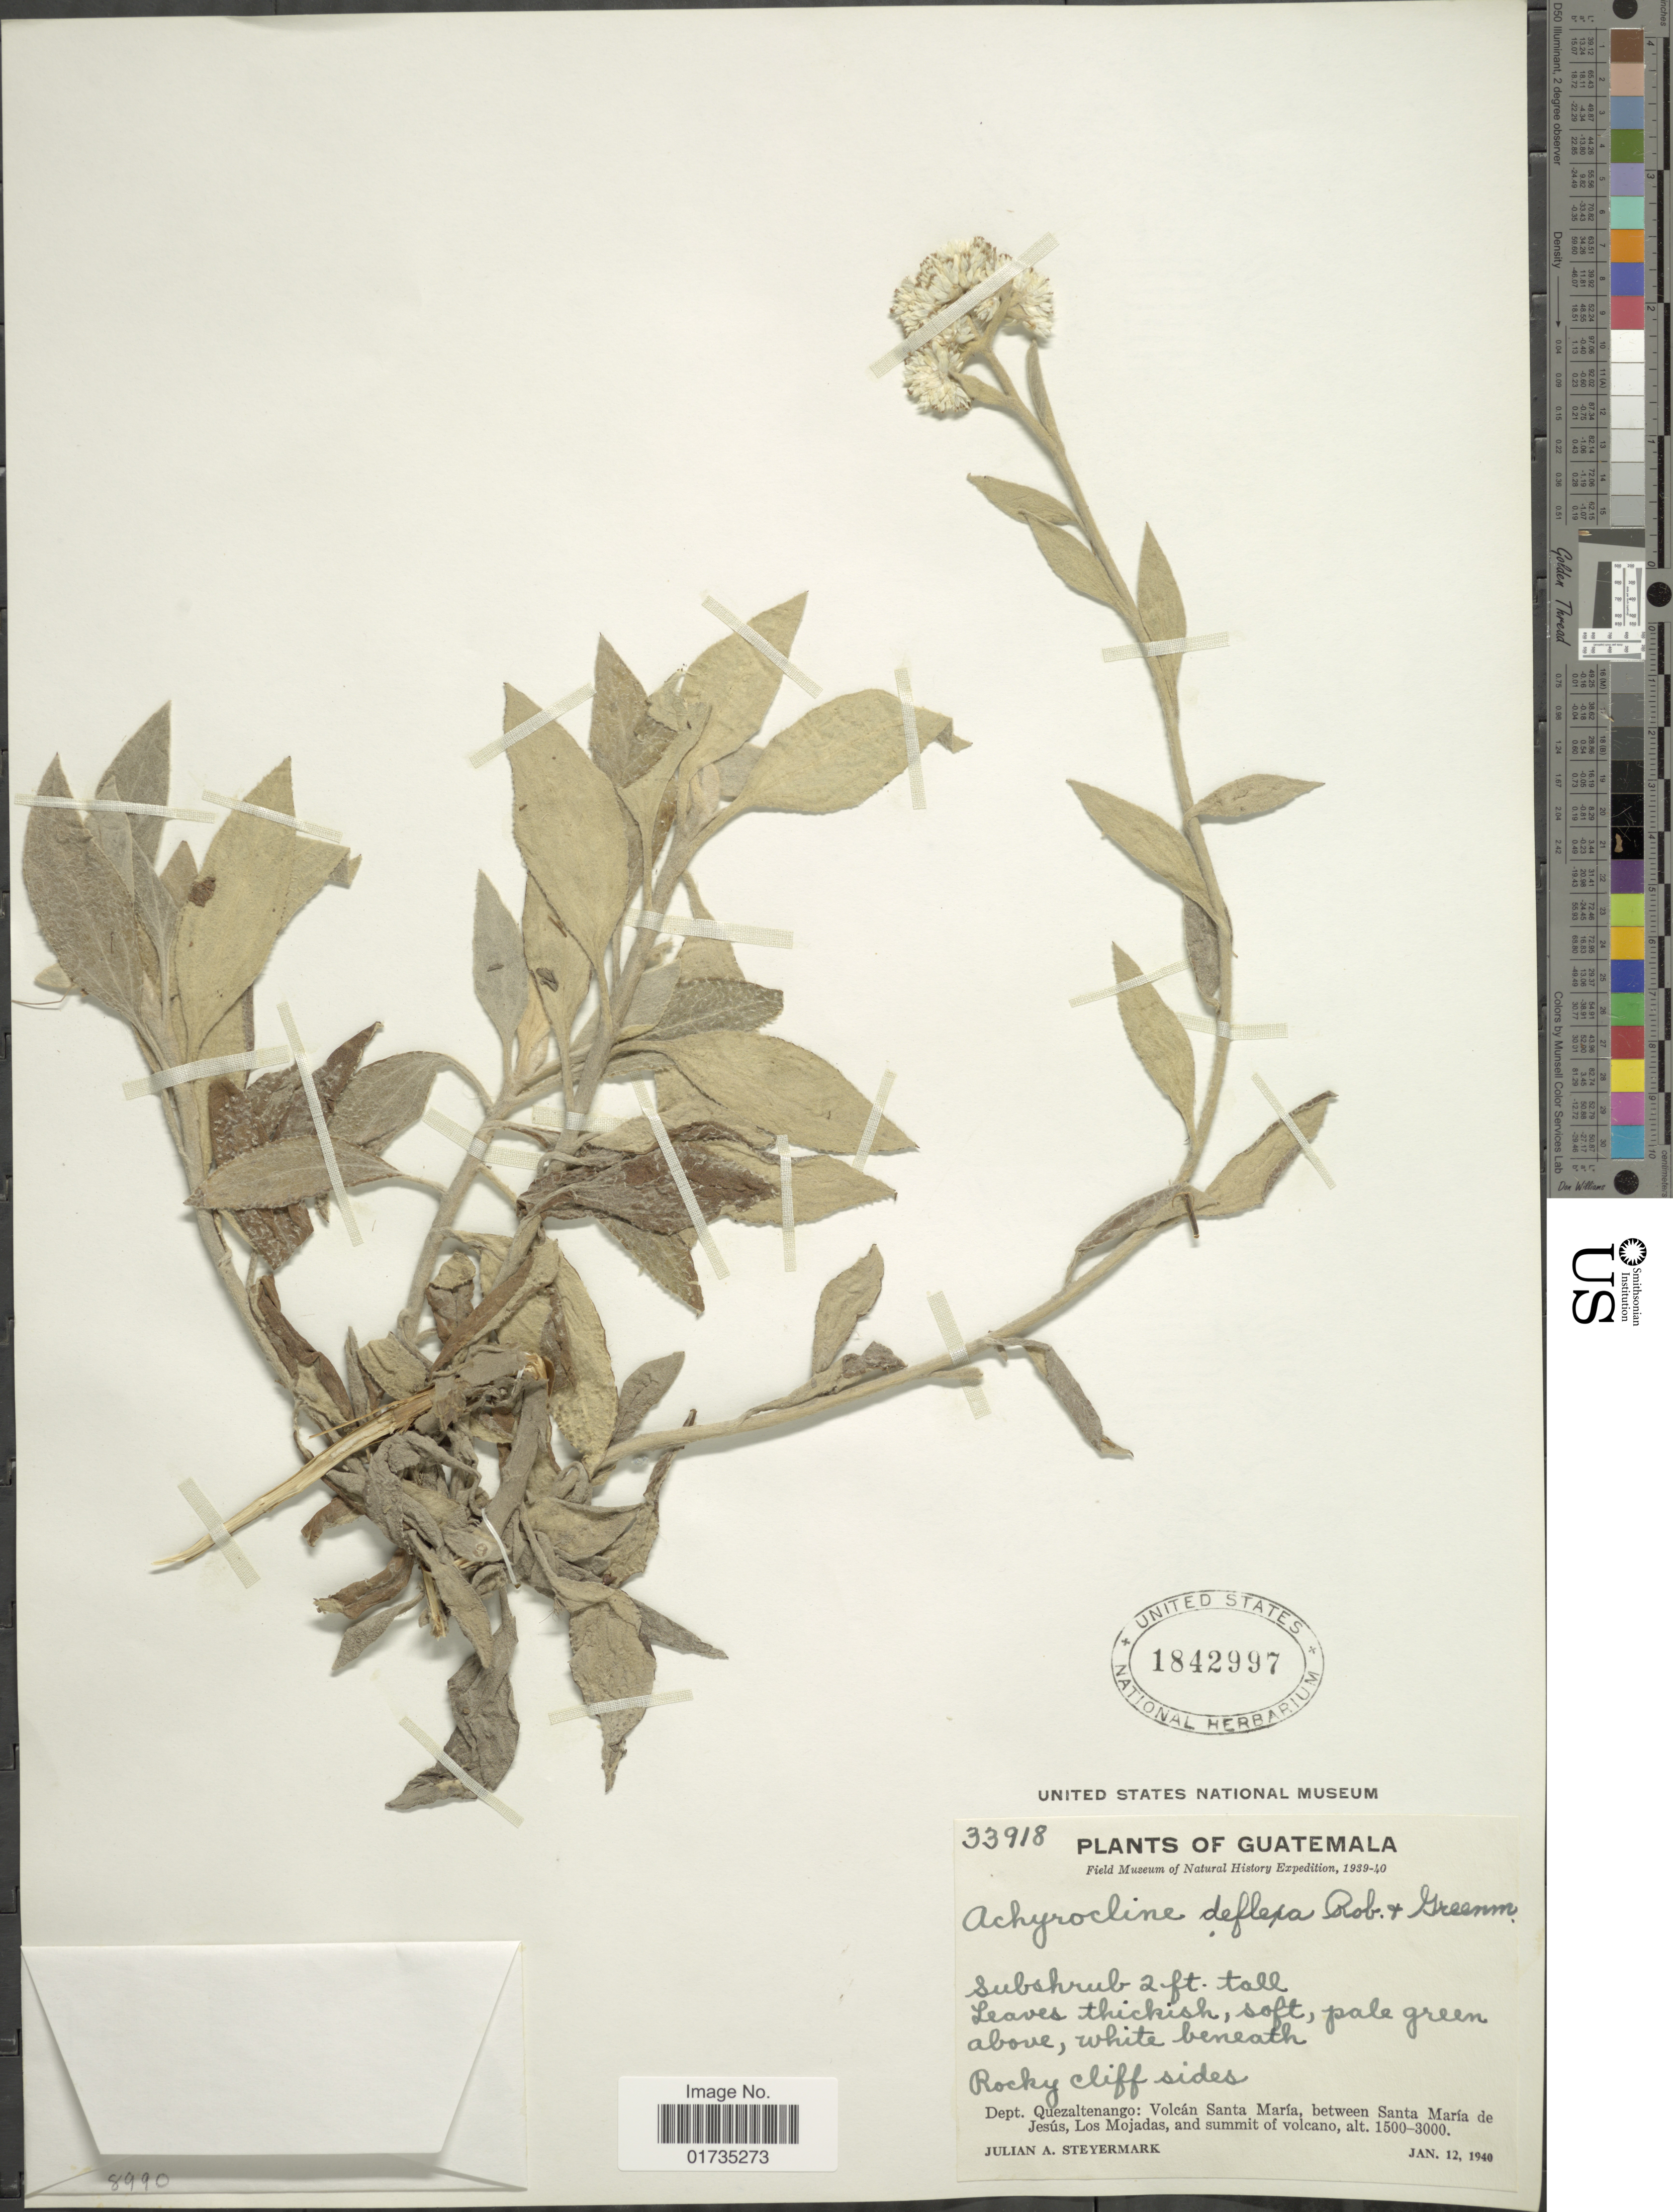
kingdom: Plantae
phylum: Tracheophyta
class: Magnoliopsida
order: Asterales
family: Asteraceae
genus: Achyrocline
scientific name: Achyrocline deflexa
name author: B.L. Rob. & Greenm.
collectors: J. Steyermark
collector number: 33918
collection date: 1940-01-12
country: Guatemala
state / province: Quetzaltenango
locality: Guatemala. Dept. Quezaltenango; Volcan Santa Maria, between Santa Maria de Jesus, los Mojadas, and summit of volcano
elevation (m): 1500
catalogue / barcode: US 1842997